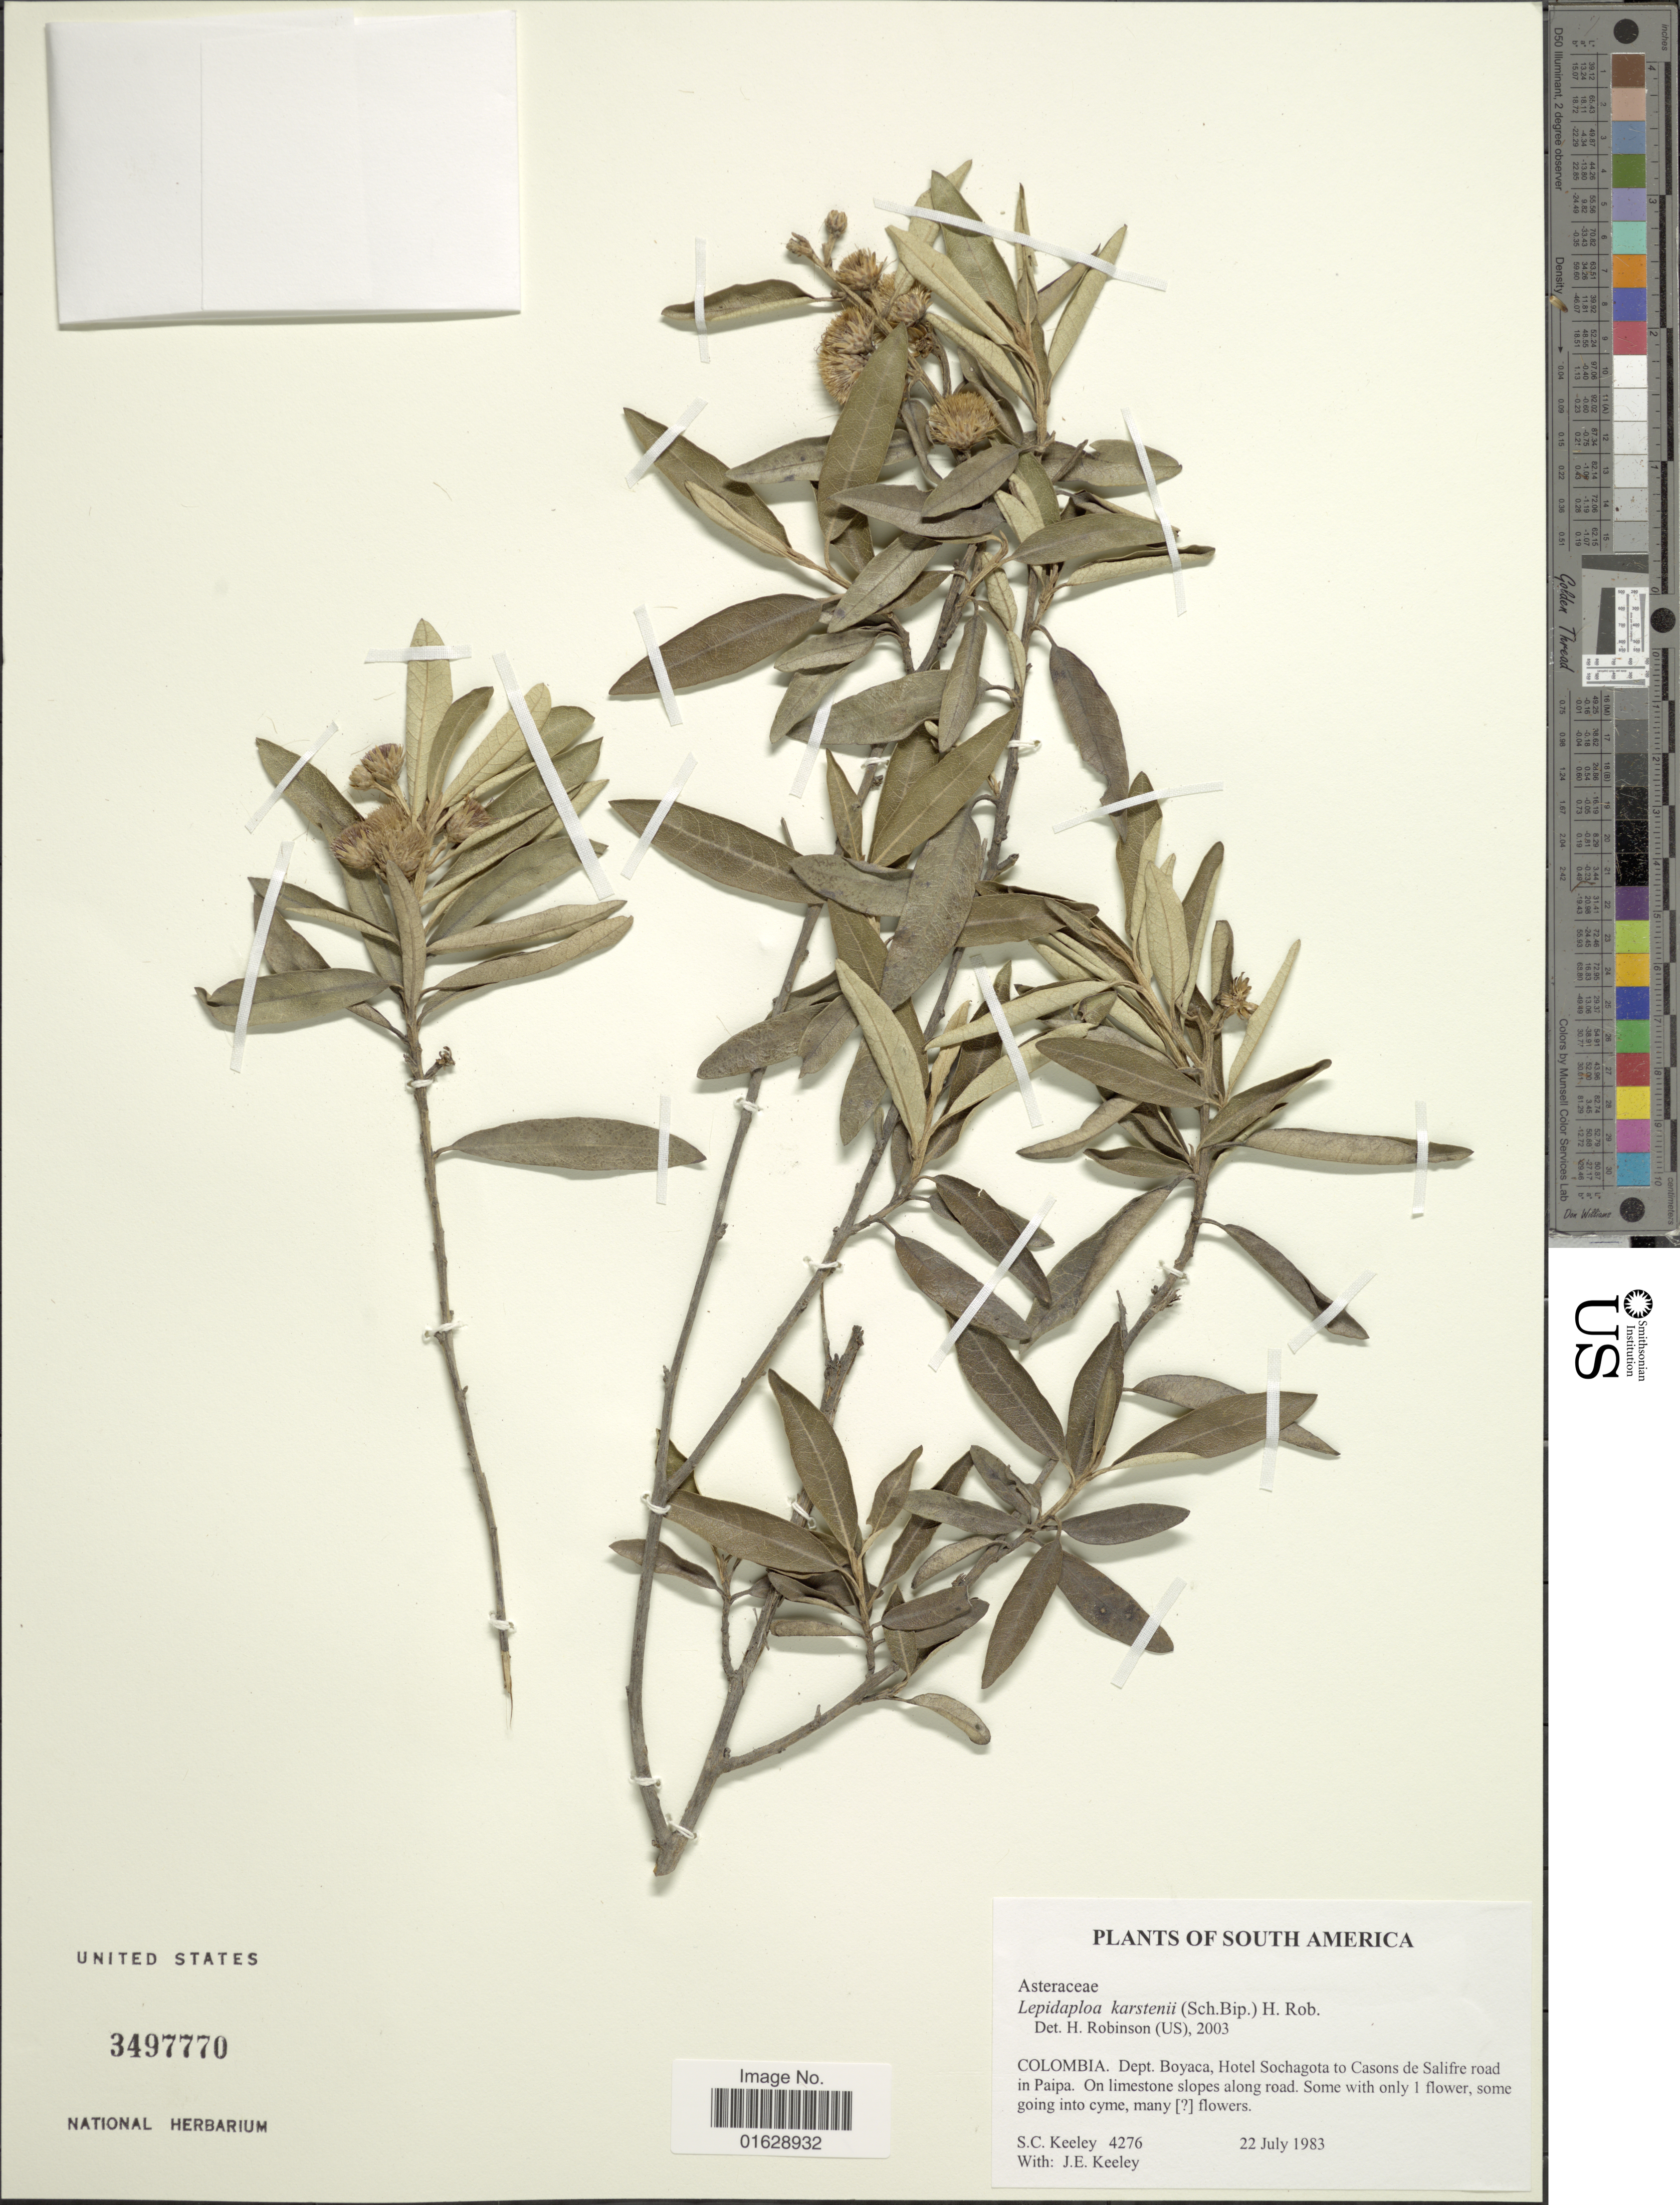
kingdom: Plantae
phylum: Tracheophyta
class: Magnoliopsida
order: Asterales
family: Asteraceae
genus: Lepidaploa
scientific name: Lepidaploa karstenii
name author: (Sch. Bip.) H. Rob.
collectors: S. C. Keeley & J. E. Keeley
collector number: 4276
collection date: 1983-07-22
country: Colombia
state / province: Boyacá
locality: Dept. Boyaca, Hotel Sochagota to Casons de Salifre road in Paipa. Along road.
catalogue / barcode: US 3497770